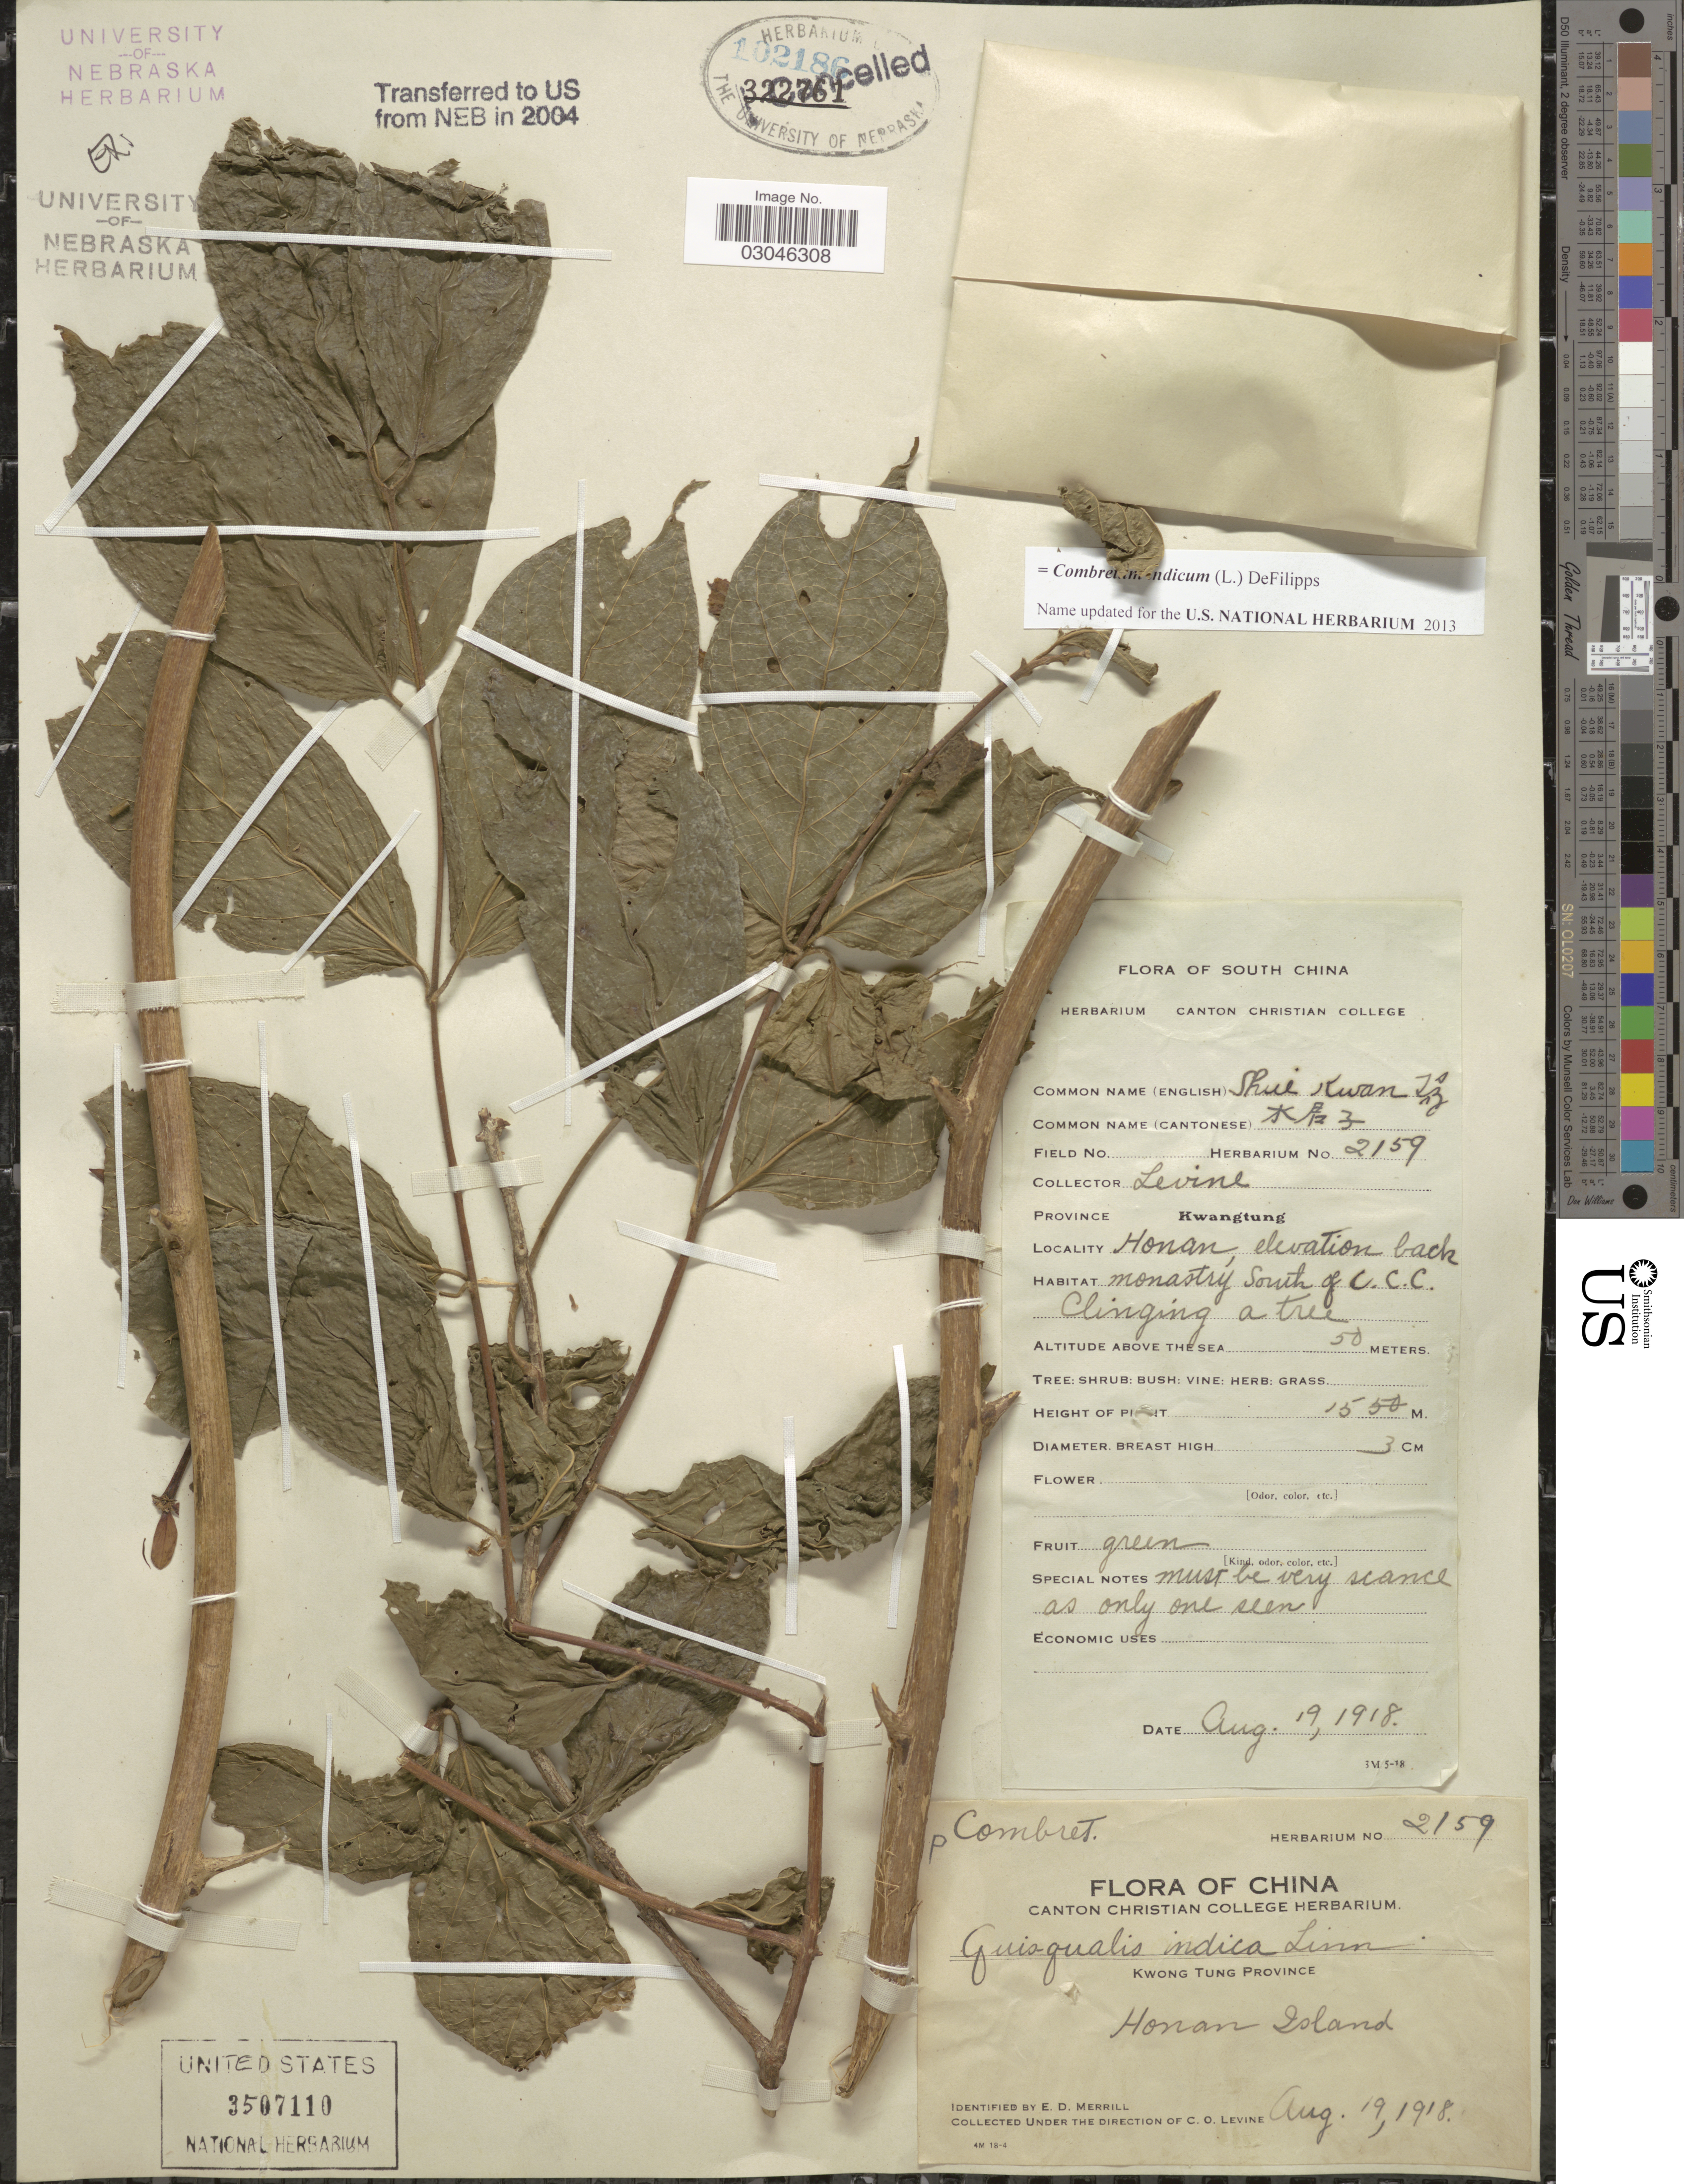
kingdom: Plantae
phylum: Tracheophyta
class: Magnoliopsida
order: Myrtales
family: Combretaceae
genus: Combretum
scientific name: Combretum indicum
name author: (L.) DeFilipps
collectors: C. O. Levine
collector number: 2159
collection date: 1918-08-19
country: China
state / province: Guangdong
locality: South China. Province Kwangtung. Honan Island. elevation back monastry South of C.C.C.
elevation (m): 50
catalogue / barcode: US 3507110